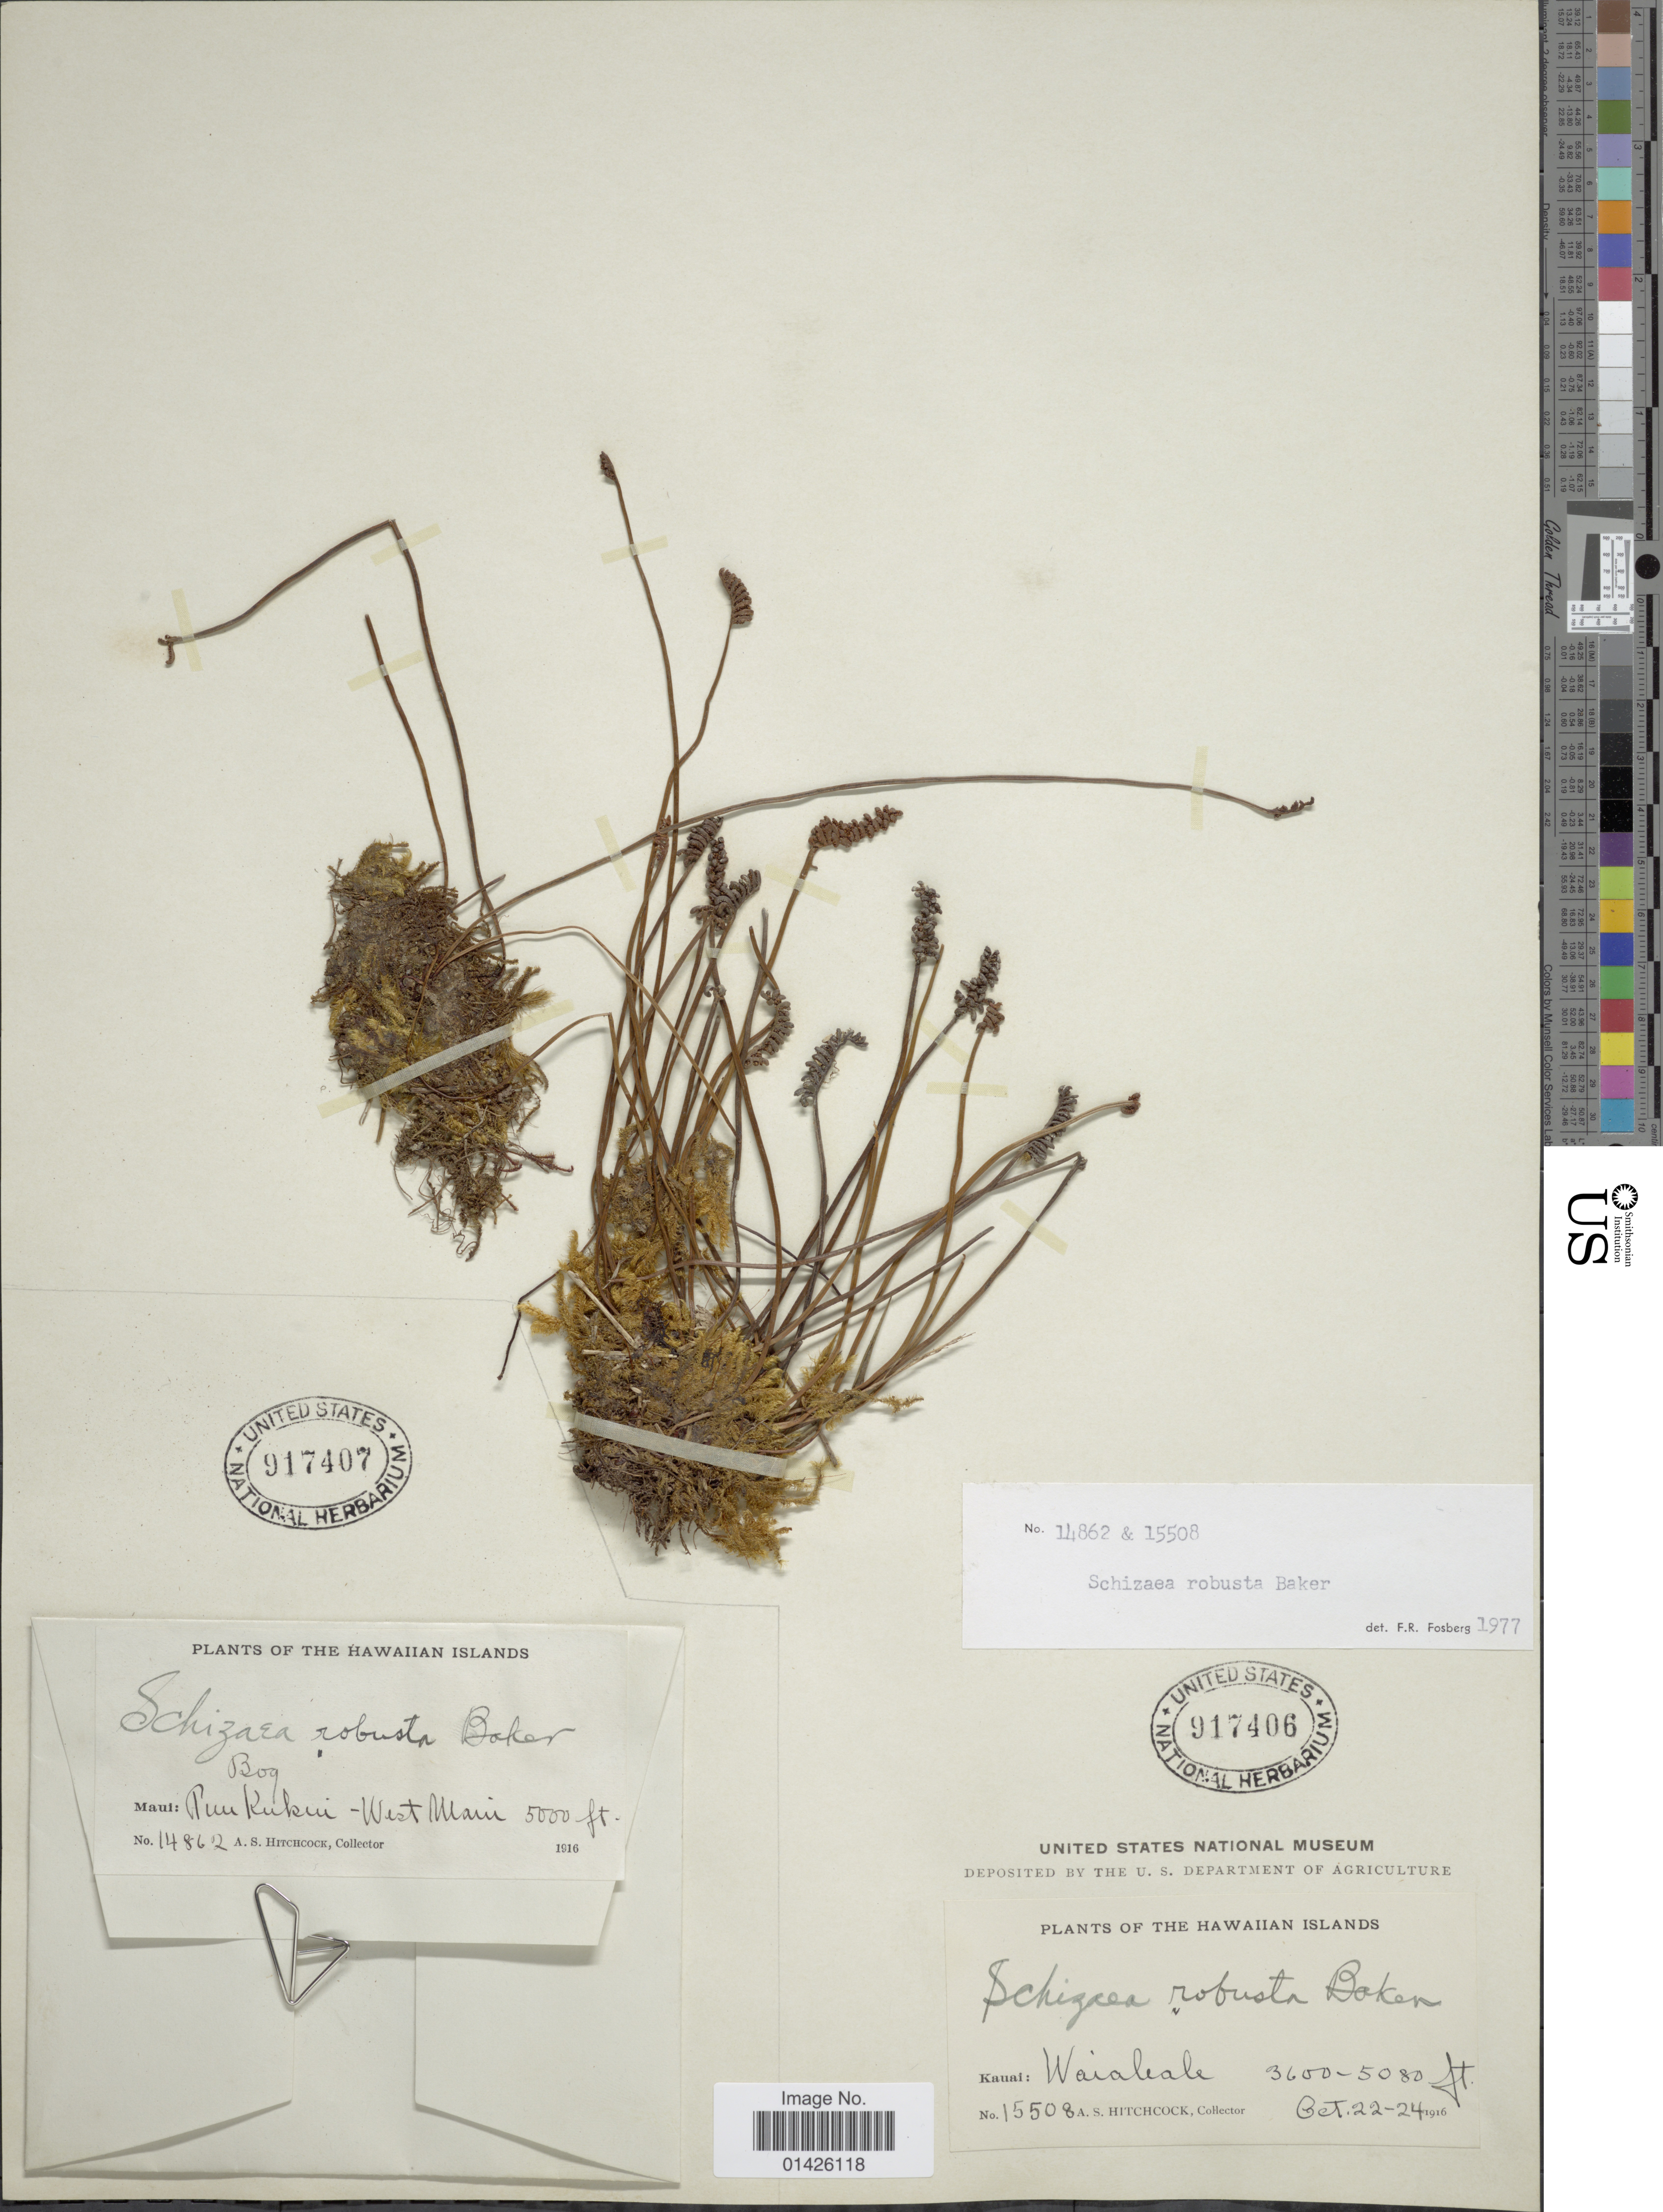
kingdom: Plantae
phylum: Tracheophyta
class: Polypodiopsida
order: Schizaeales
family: Schizaeaceae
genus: Schizaea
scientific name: Schizaea robusta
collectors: A. S. Hitchcock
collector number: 14862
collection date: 1916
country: United States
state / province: Hawaii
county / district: Maui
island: Maui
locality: The Hawaiian Islands, Maui: Puu Kukui - West Main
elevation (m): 1524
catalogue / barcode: US 917407-2